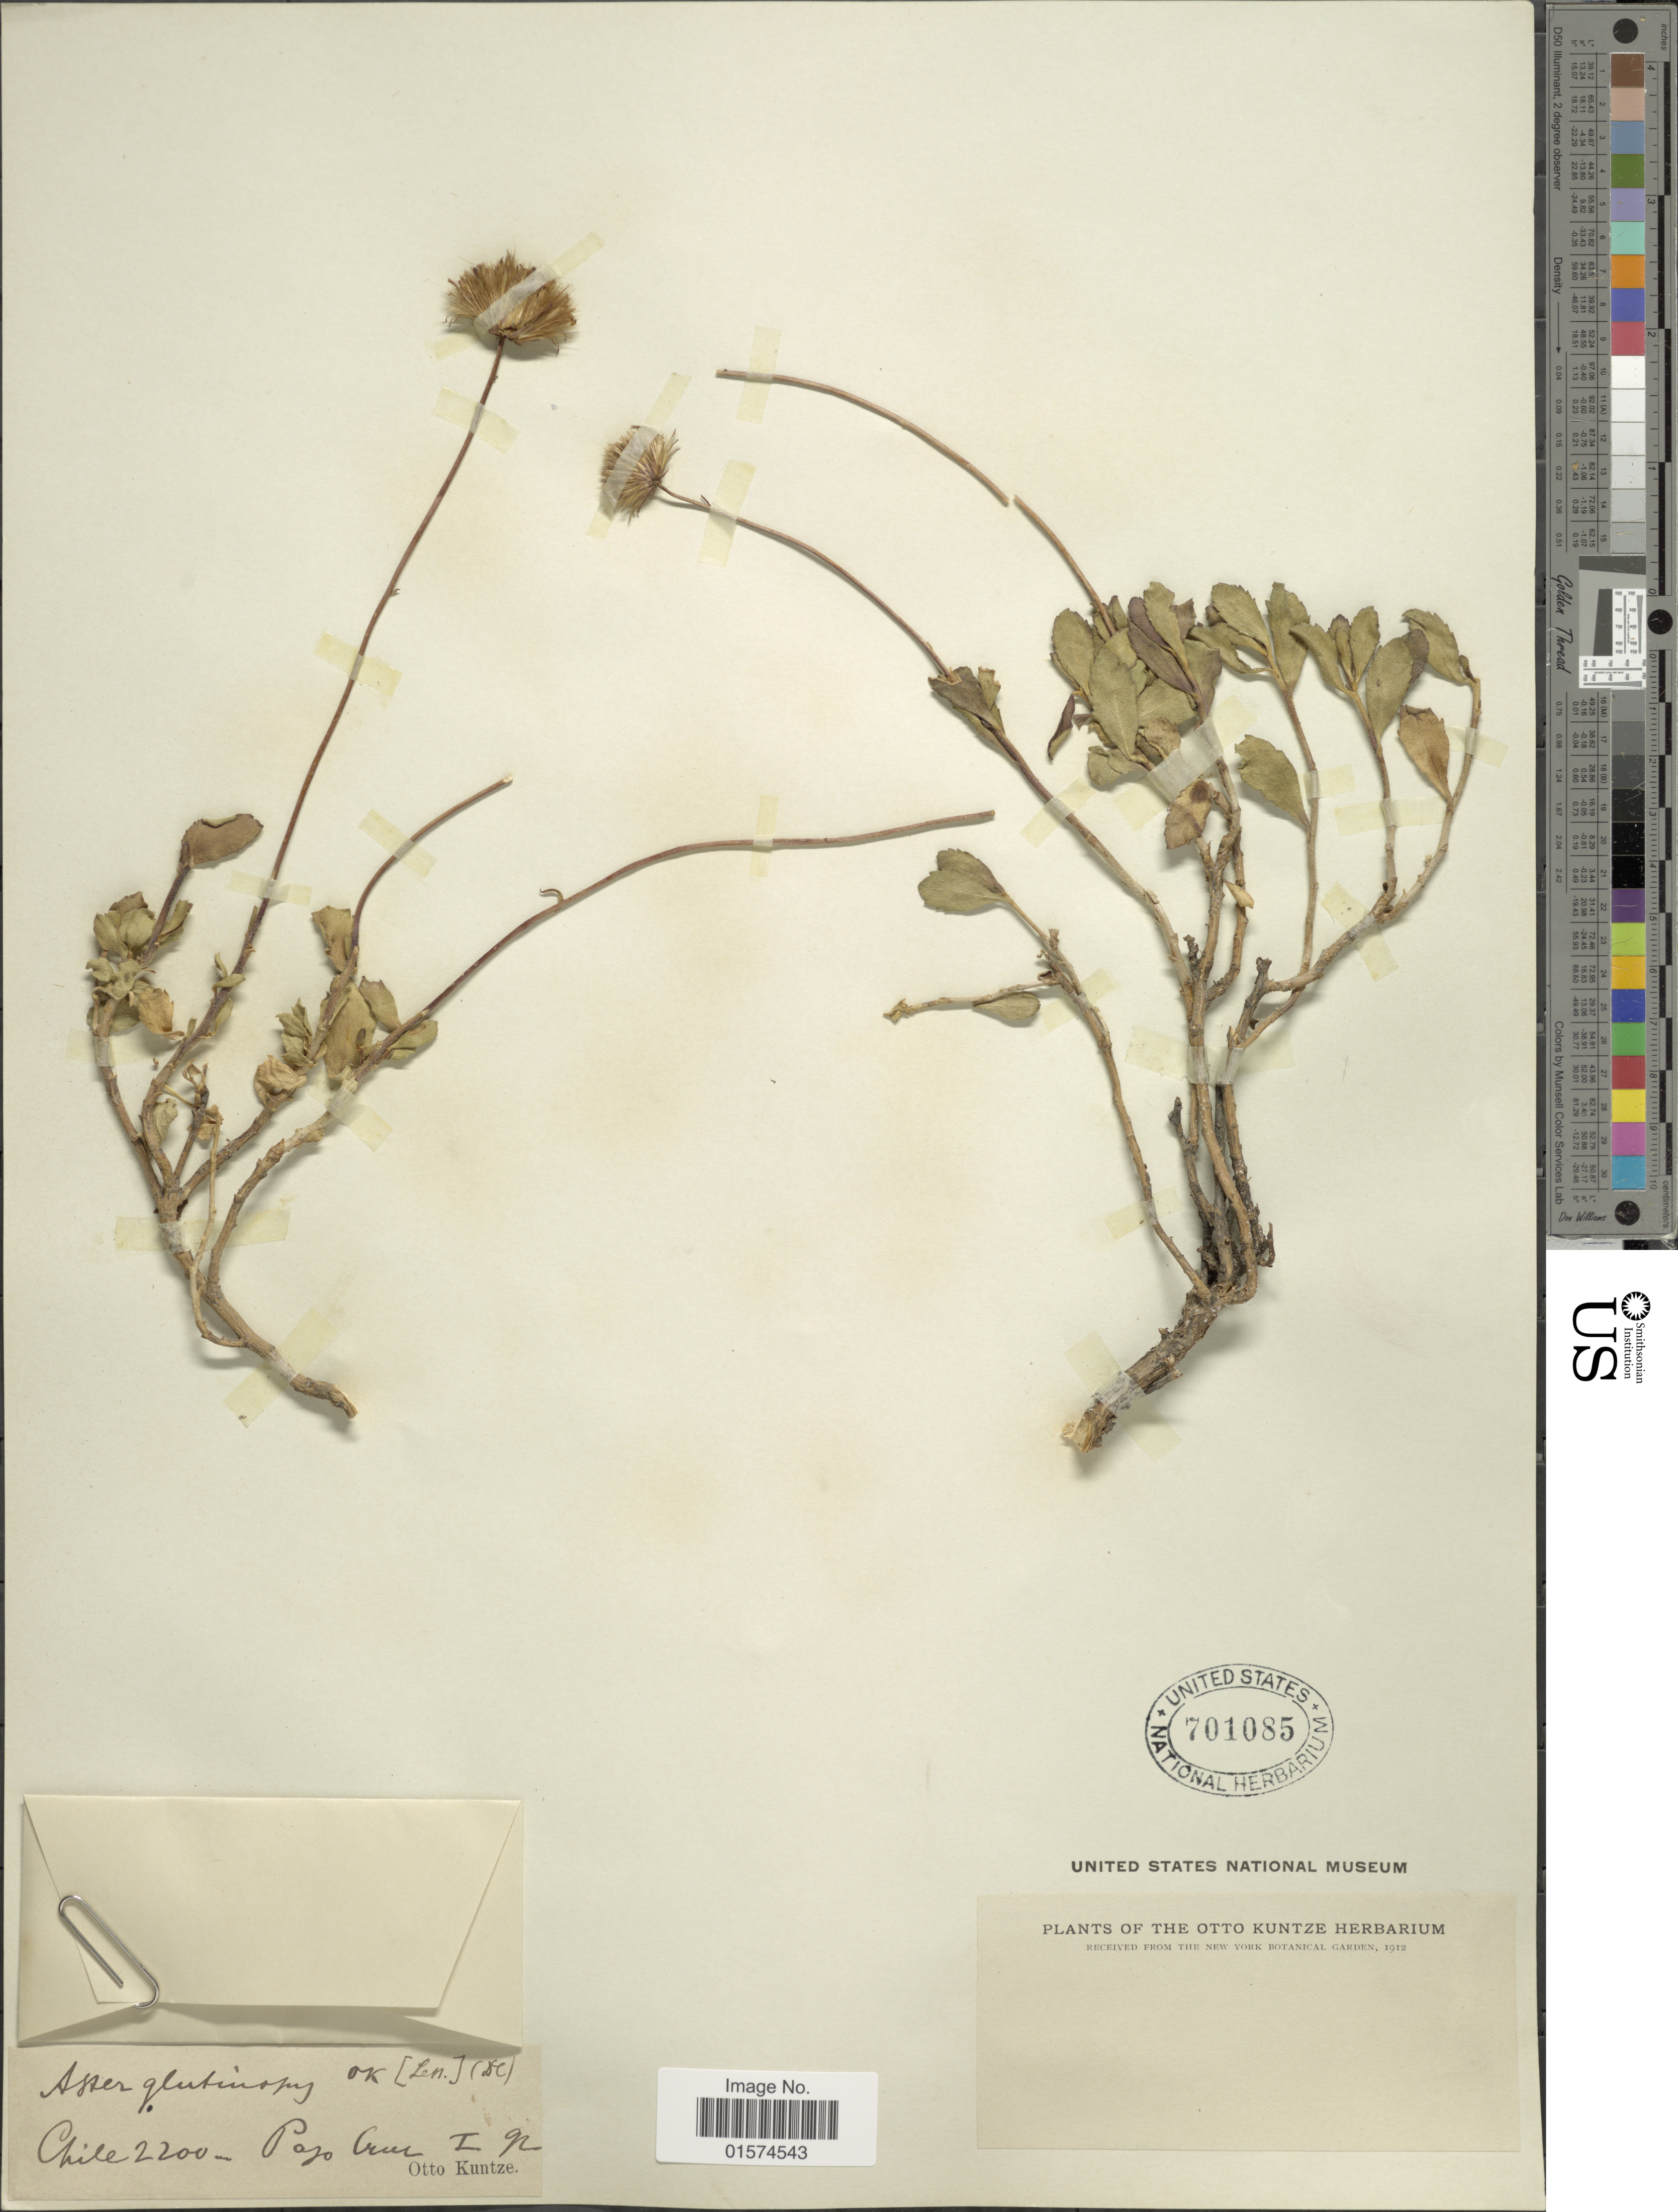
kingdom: Plantae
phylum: Tracheophyta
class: Magnoliopsida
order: Asterales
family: Asteraceae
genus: Haplopappus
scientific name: Haplopappus glutinosus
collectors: C.E.O. Kuntze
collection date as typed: Transcribed d/m/y: /1/92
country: Chile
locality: Pazo Cruz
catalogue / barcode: US 701085